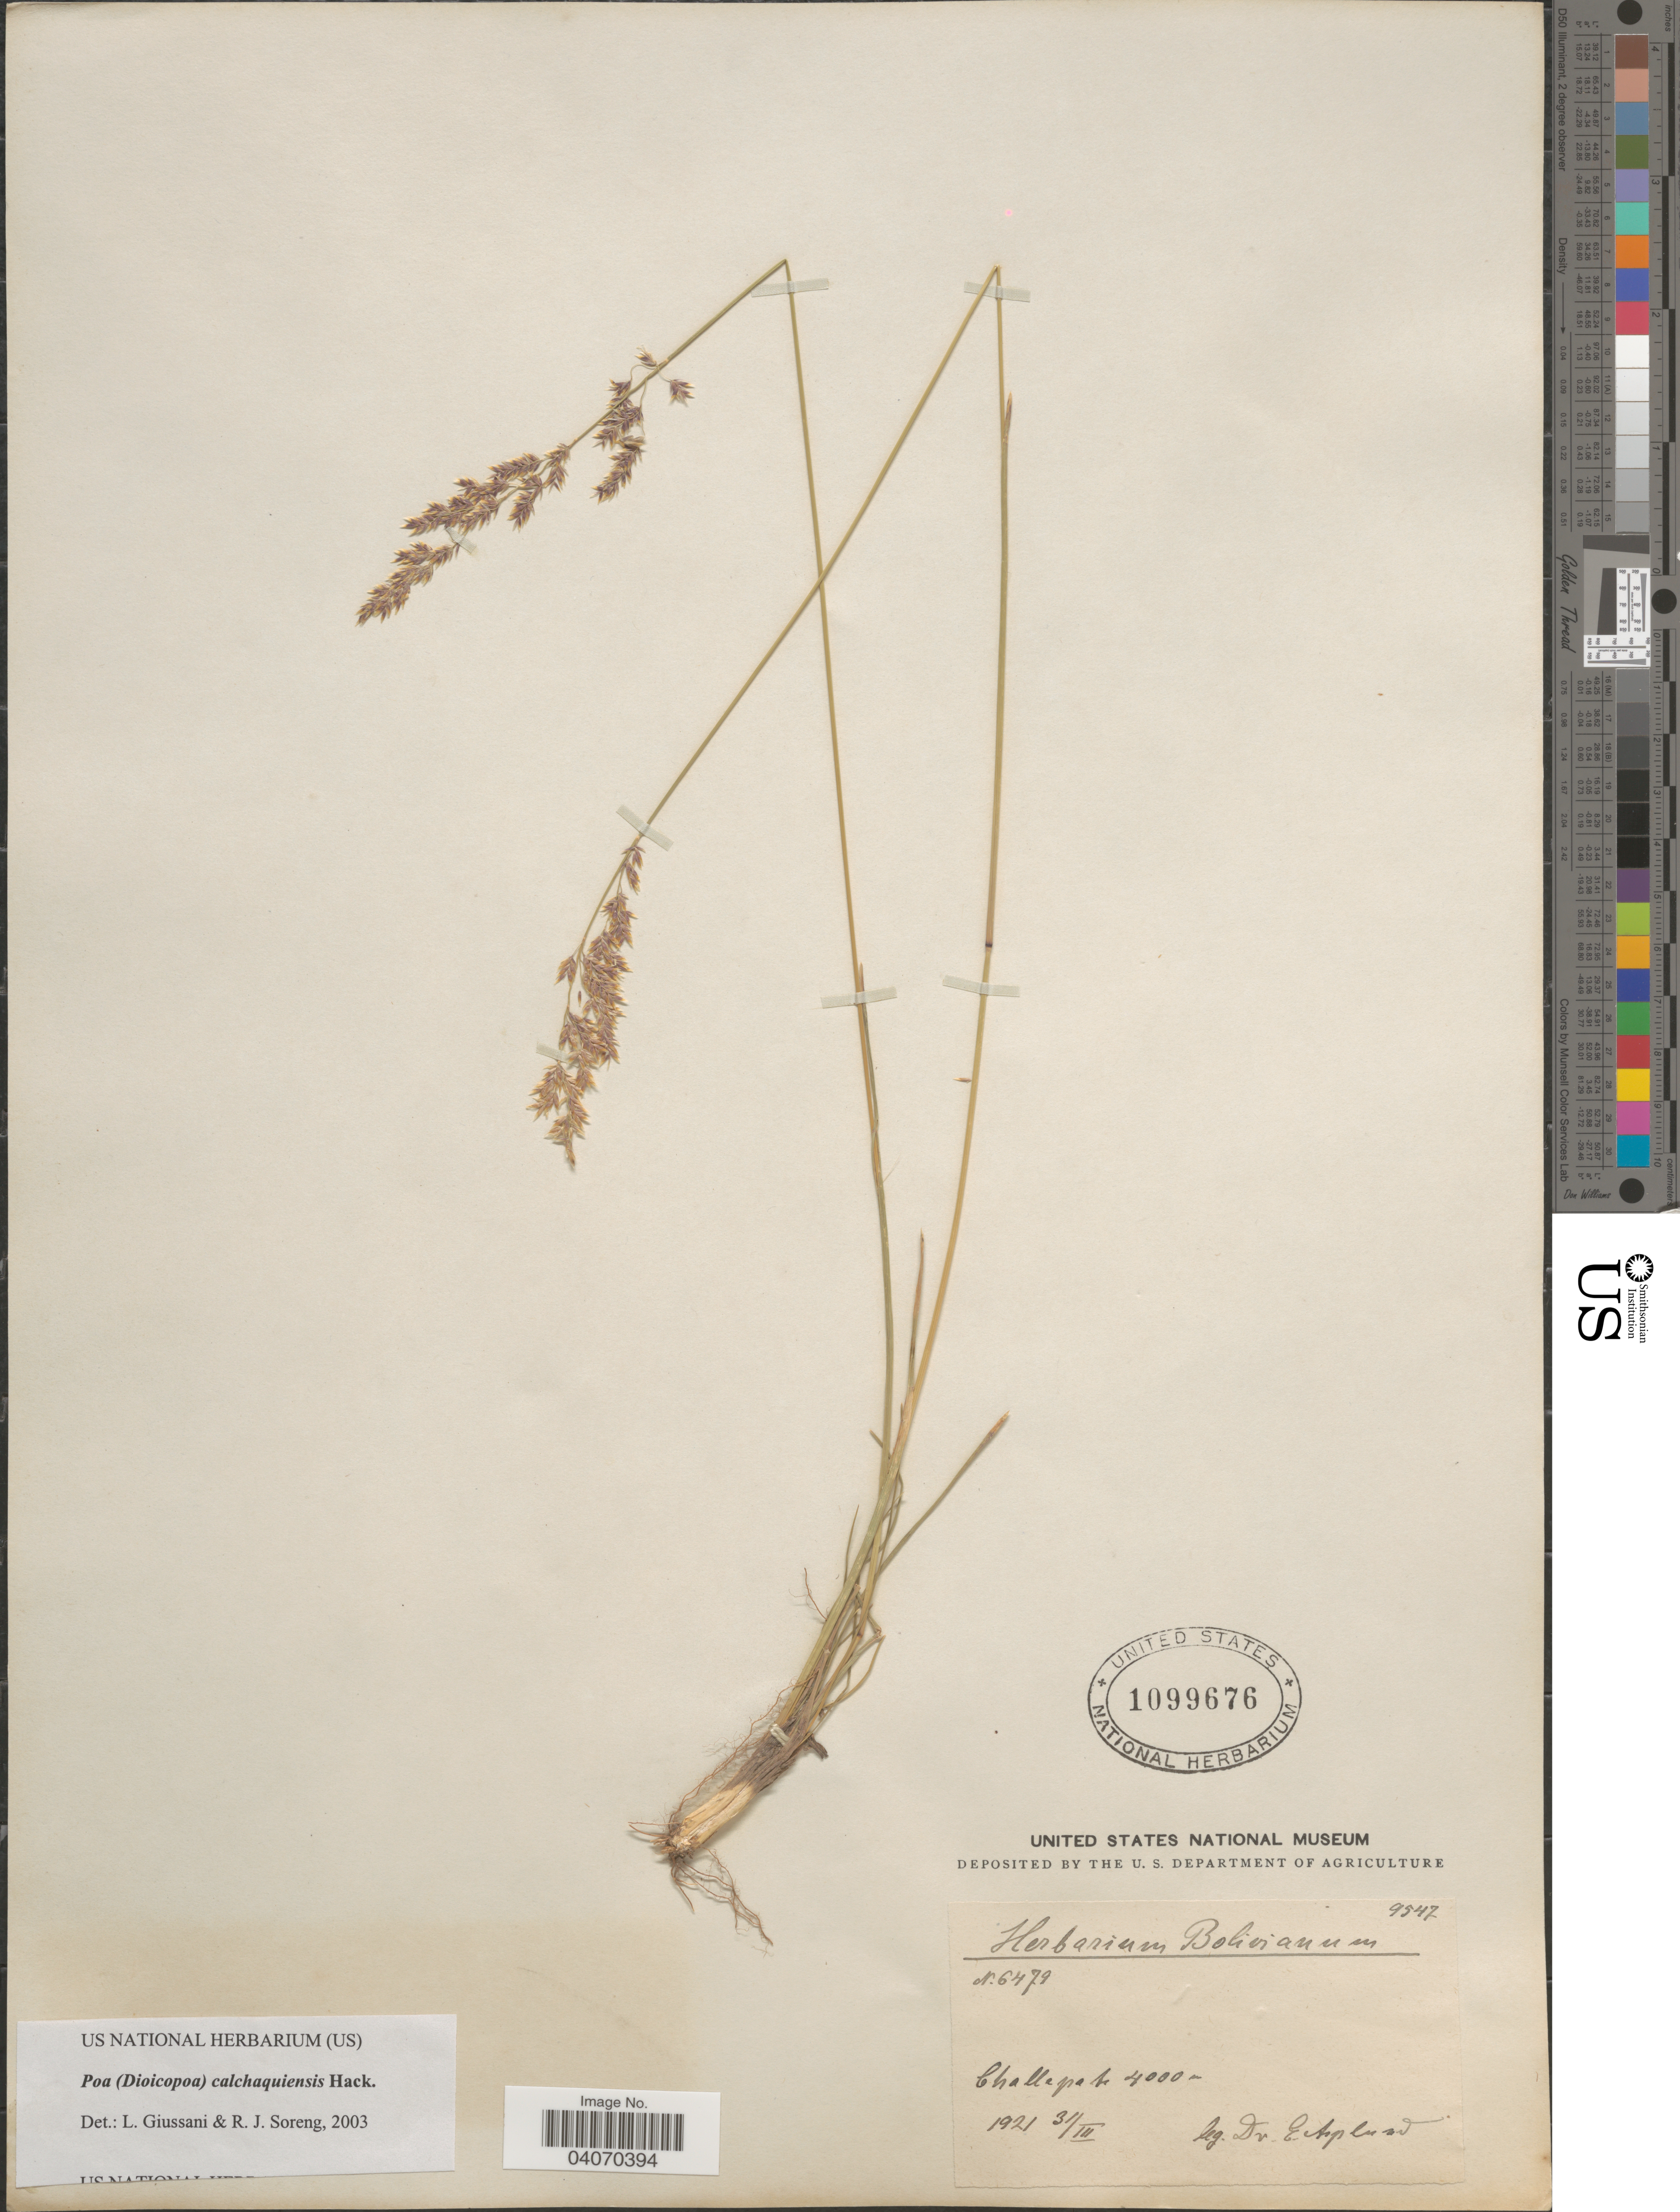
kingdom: Plantae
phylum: Tracheophyta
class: Liliopsida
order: Poales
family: Poaceae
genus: Poa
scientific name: Poa calchaquiensis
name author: Hack.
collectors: E. Asplund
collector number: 6479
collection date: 1921-03-31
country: Bolivia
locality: Challapata.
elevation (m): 4000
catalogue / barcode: US 1099676